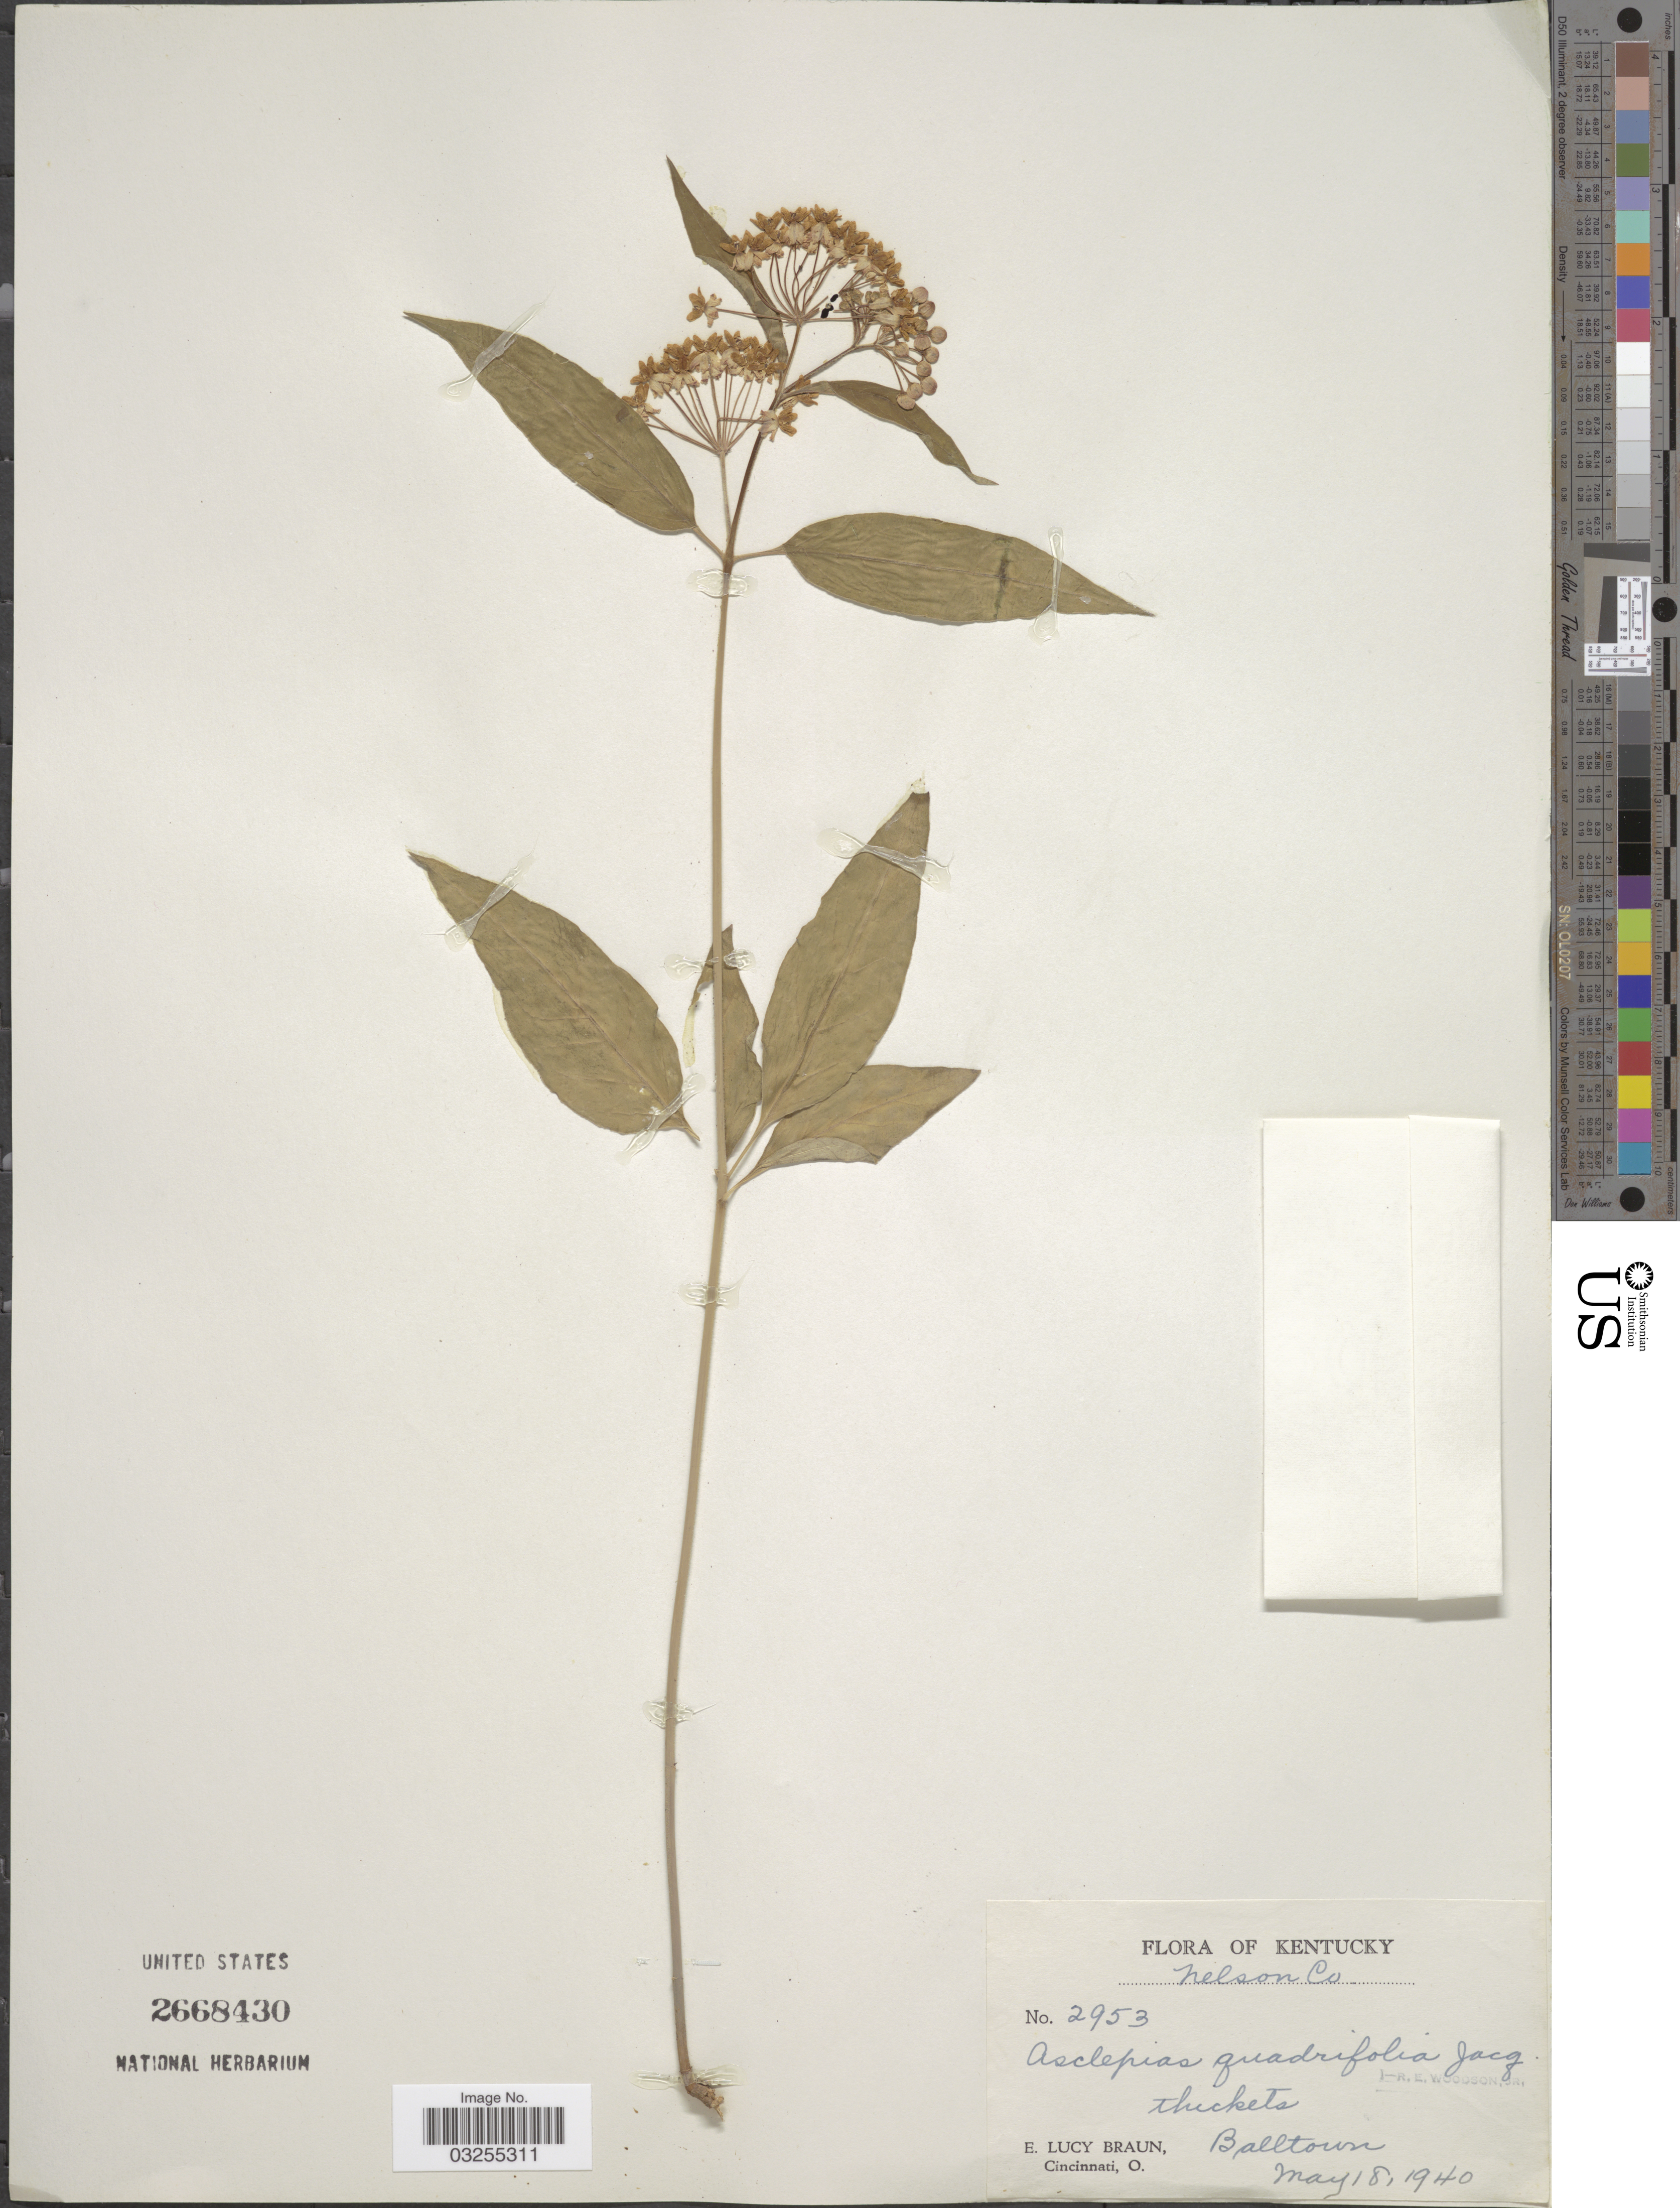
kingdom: Plantae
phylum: Tracheophyta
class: Magnoliopsida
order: Gentianales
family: Apocynaceae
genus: Asclepias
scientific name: Asclepias quadrifolia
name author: Jacq.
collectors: E. Braun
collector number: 2953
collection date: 1940-05-18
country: United States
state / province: Kentucky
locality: Nelson Co. Balltown.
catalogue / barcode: US 2668430